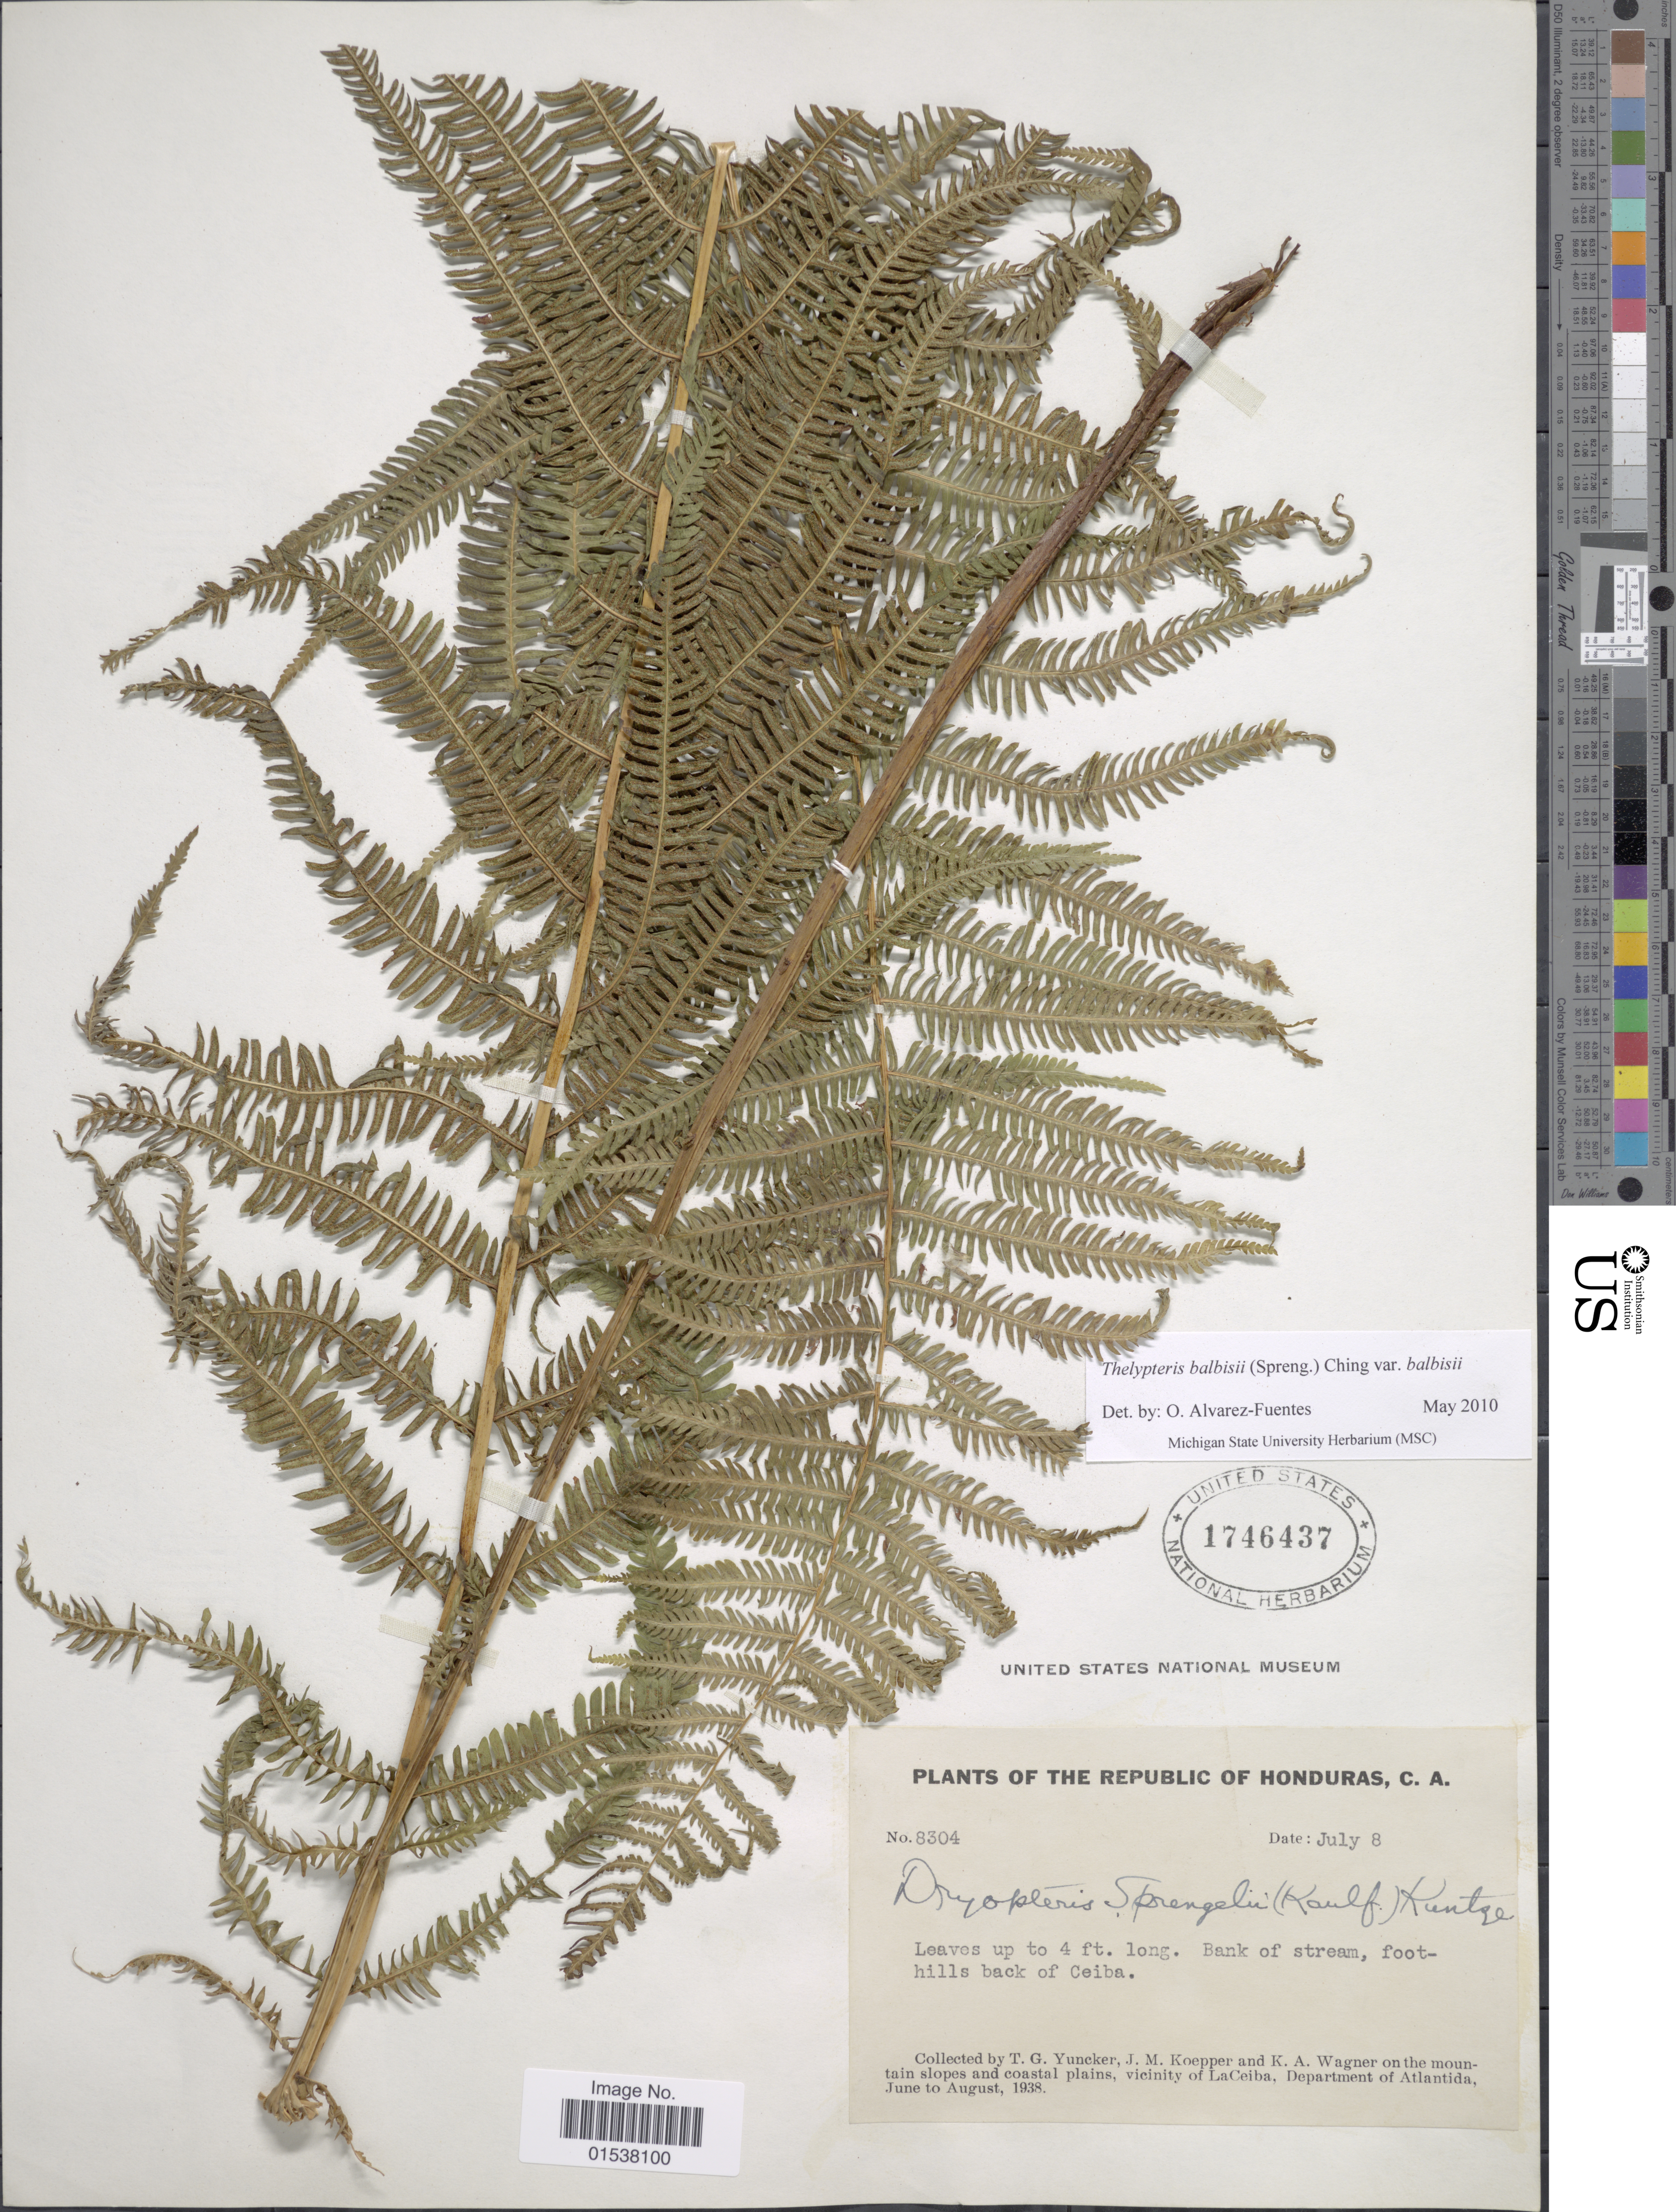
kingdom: Plantae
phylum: Tracheophyta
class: Polypodiopsida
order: Polypodiales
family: Thelypteridaceae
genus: Amauropelta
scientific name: Amauropelta balbisii (Spreng.) comb. nov., ined. 2015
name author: (Spreng.)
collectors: T. G. Yuncker, J. M. Koepper & K. A. Wagner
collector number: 8304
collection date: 1938-07-08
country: Honduras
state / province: Atlántida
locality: Republic of Honduras, C. A., bank of stream, foot hills back of Ceiba, mountain slopes and coastal plains, vicinity of La Ceiba, Department of Atlantida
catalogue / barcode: US 1746437